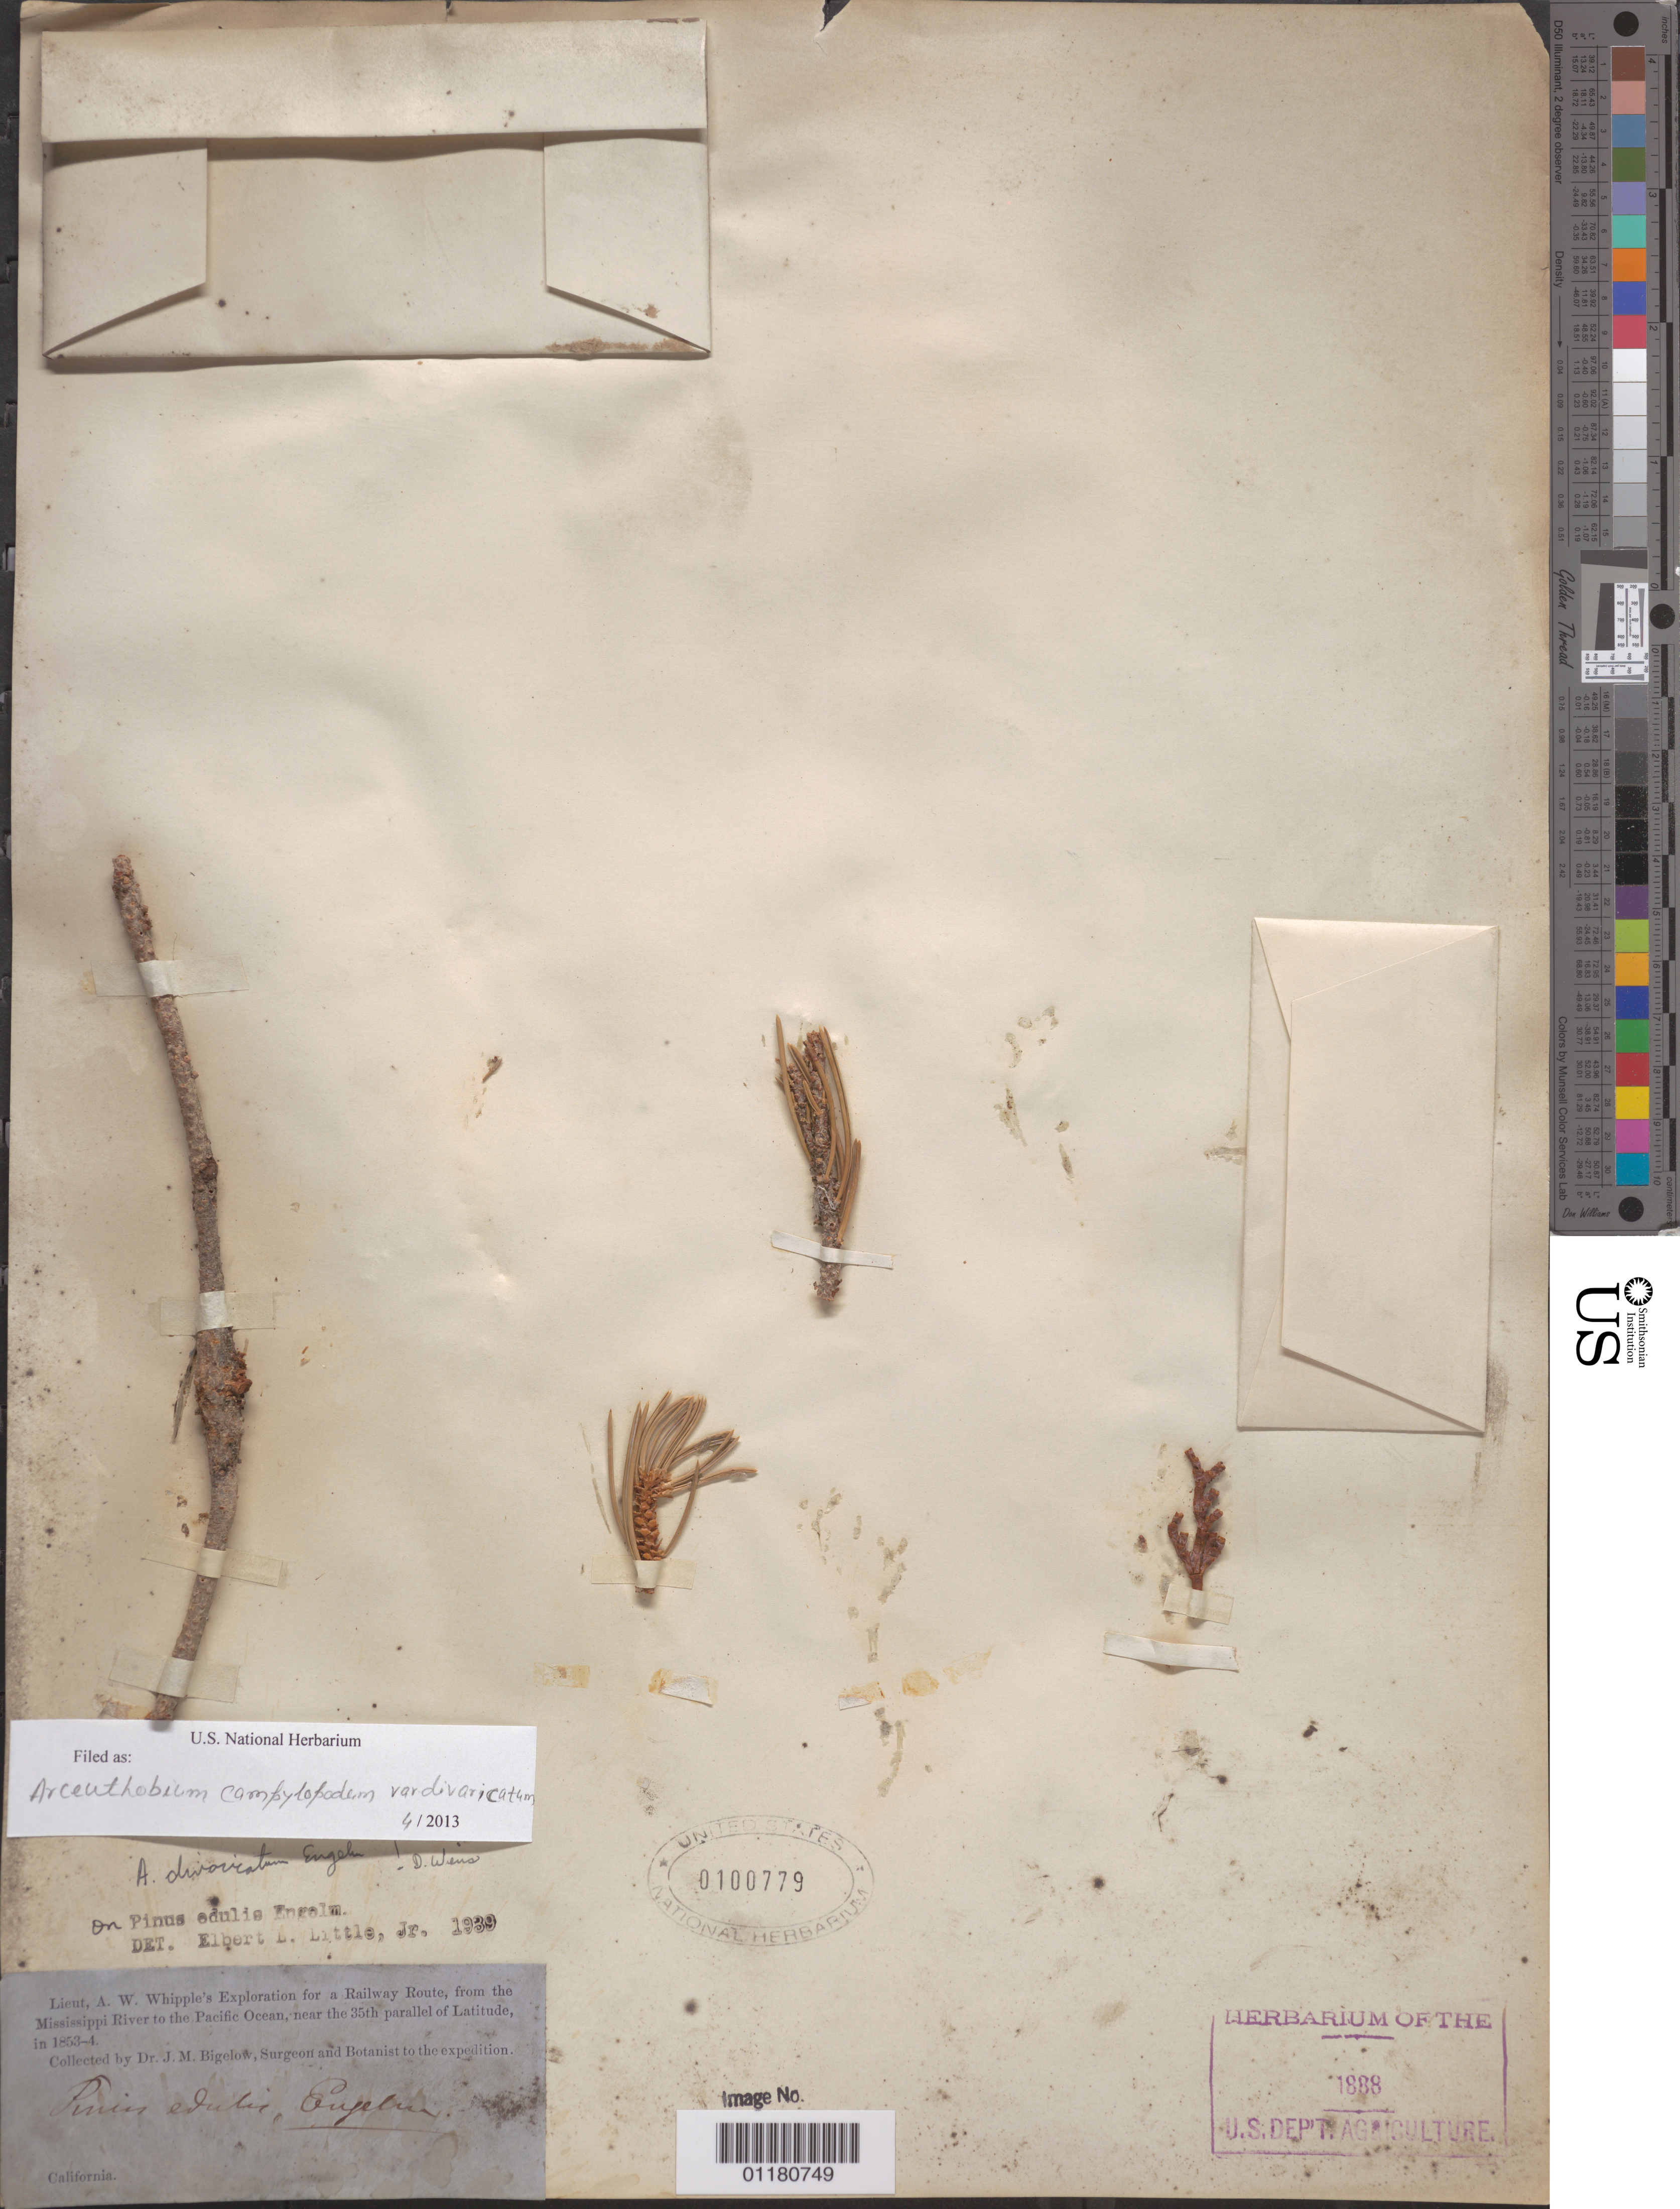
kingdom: Plantae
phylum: Tracheophyta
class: Magnoliopsida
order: Santalales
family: Viscaceae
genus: Arceuthobium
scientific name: Arceuthobium campylopodum var. divaricatum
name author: (Engelm.) Jeps.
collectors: J. M. Bigelow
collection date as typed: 1853 to -- --- 1854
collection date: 1853/1854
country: United States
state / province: California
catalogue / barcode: US 100779